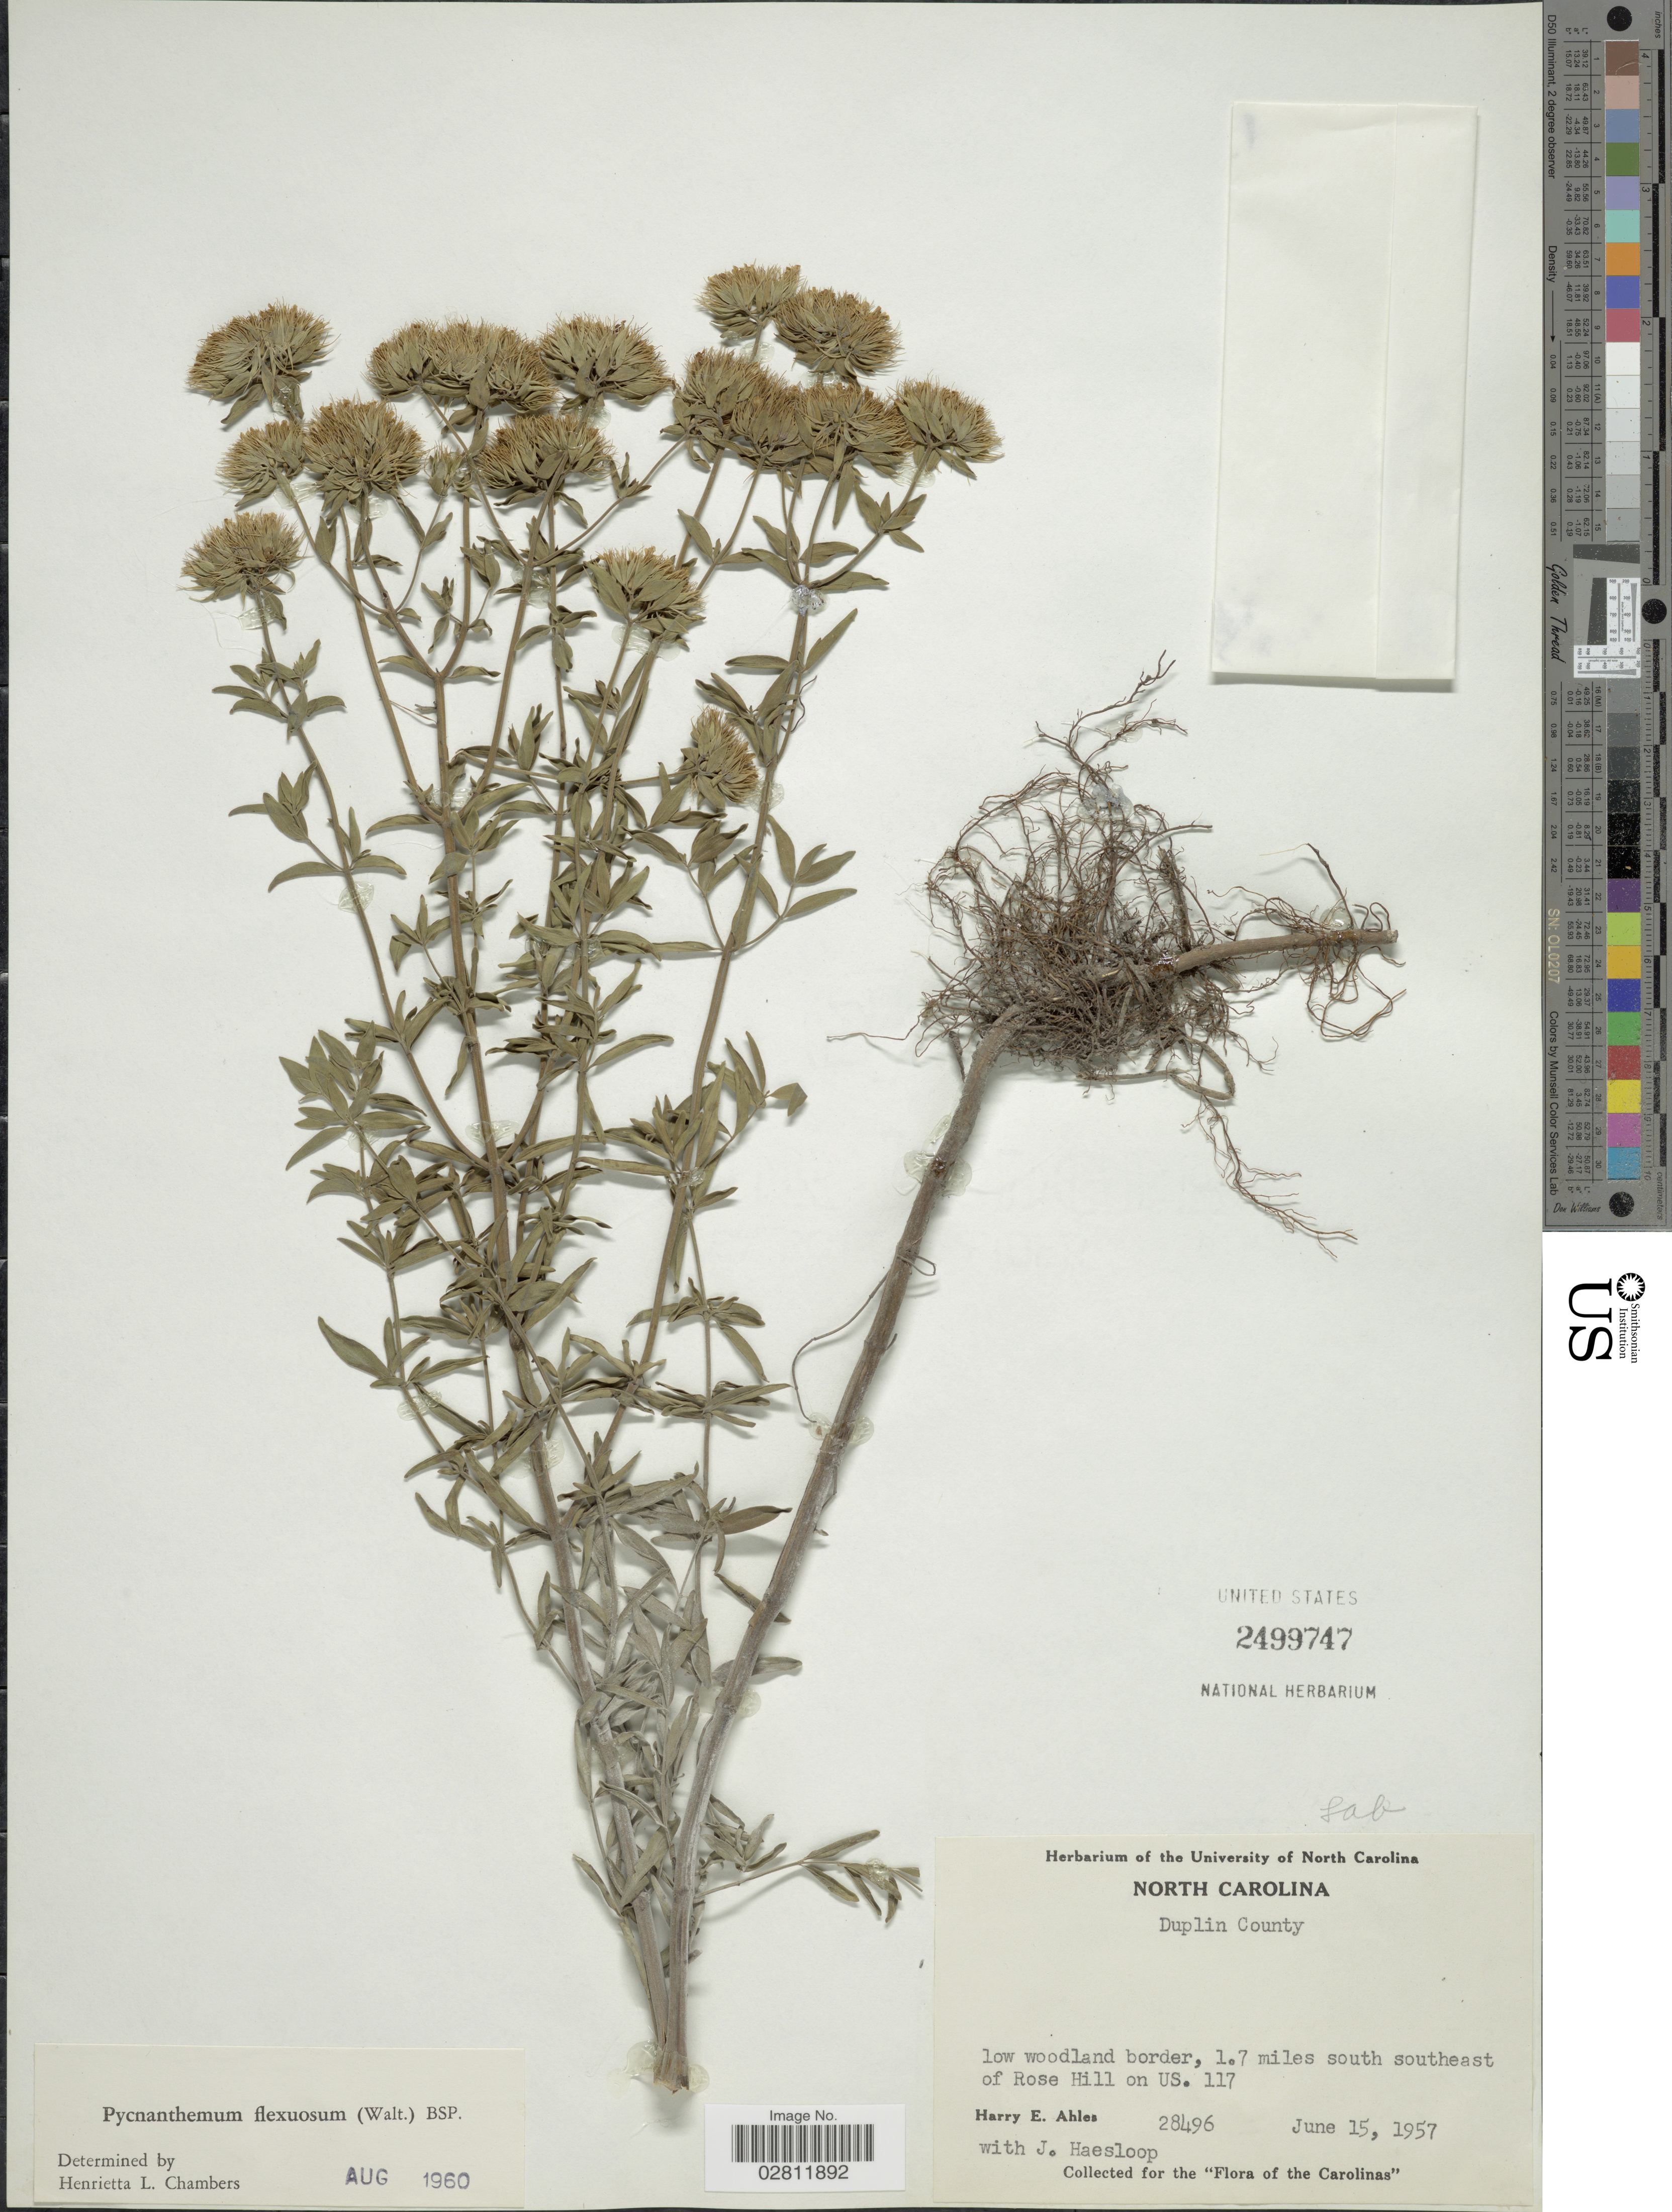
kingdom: Plantae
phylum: Tracheophyta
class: Magnoliopsida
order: Lamiales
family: Lamiaceae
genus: Pycnanthemum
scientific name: Pycnanthemum flexuosum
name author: (Walter) Britton, Stearns & Poggenb.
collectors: H. E. Ahles & J. Haesloop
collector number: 28496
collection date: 1957-06-15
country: United States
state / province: North Carolina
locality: Duplin County. Low woodland border, 1.7 miles south southeast of Rose Hill on US. 117.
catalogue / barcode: US 2499747